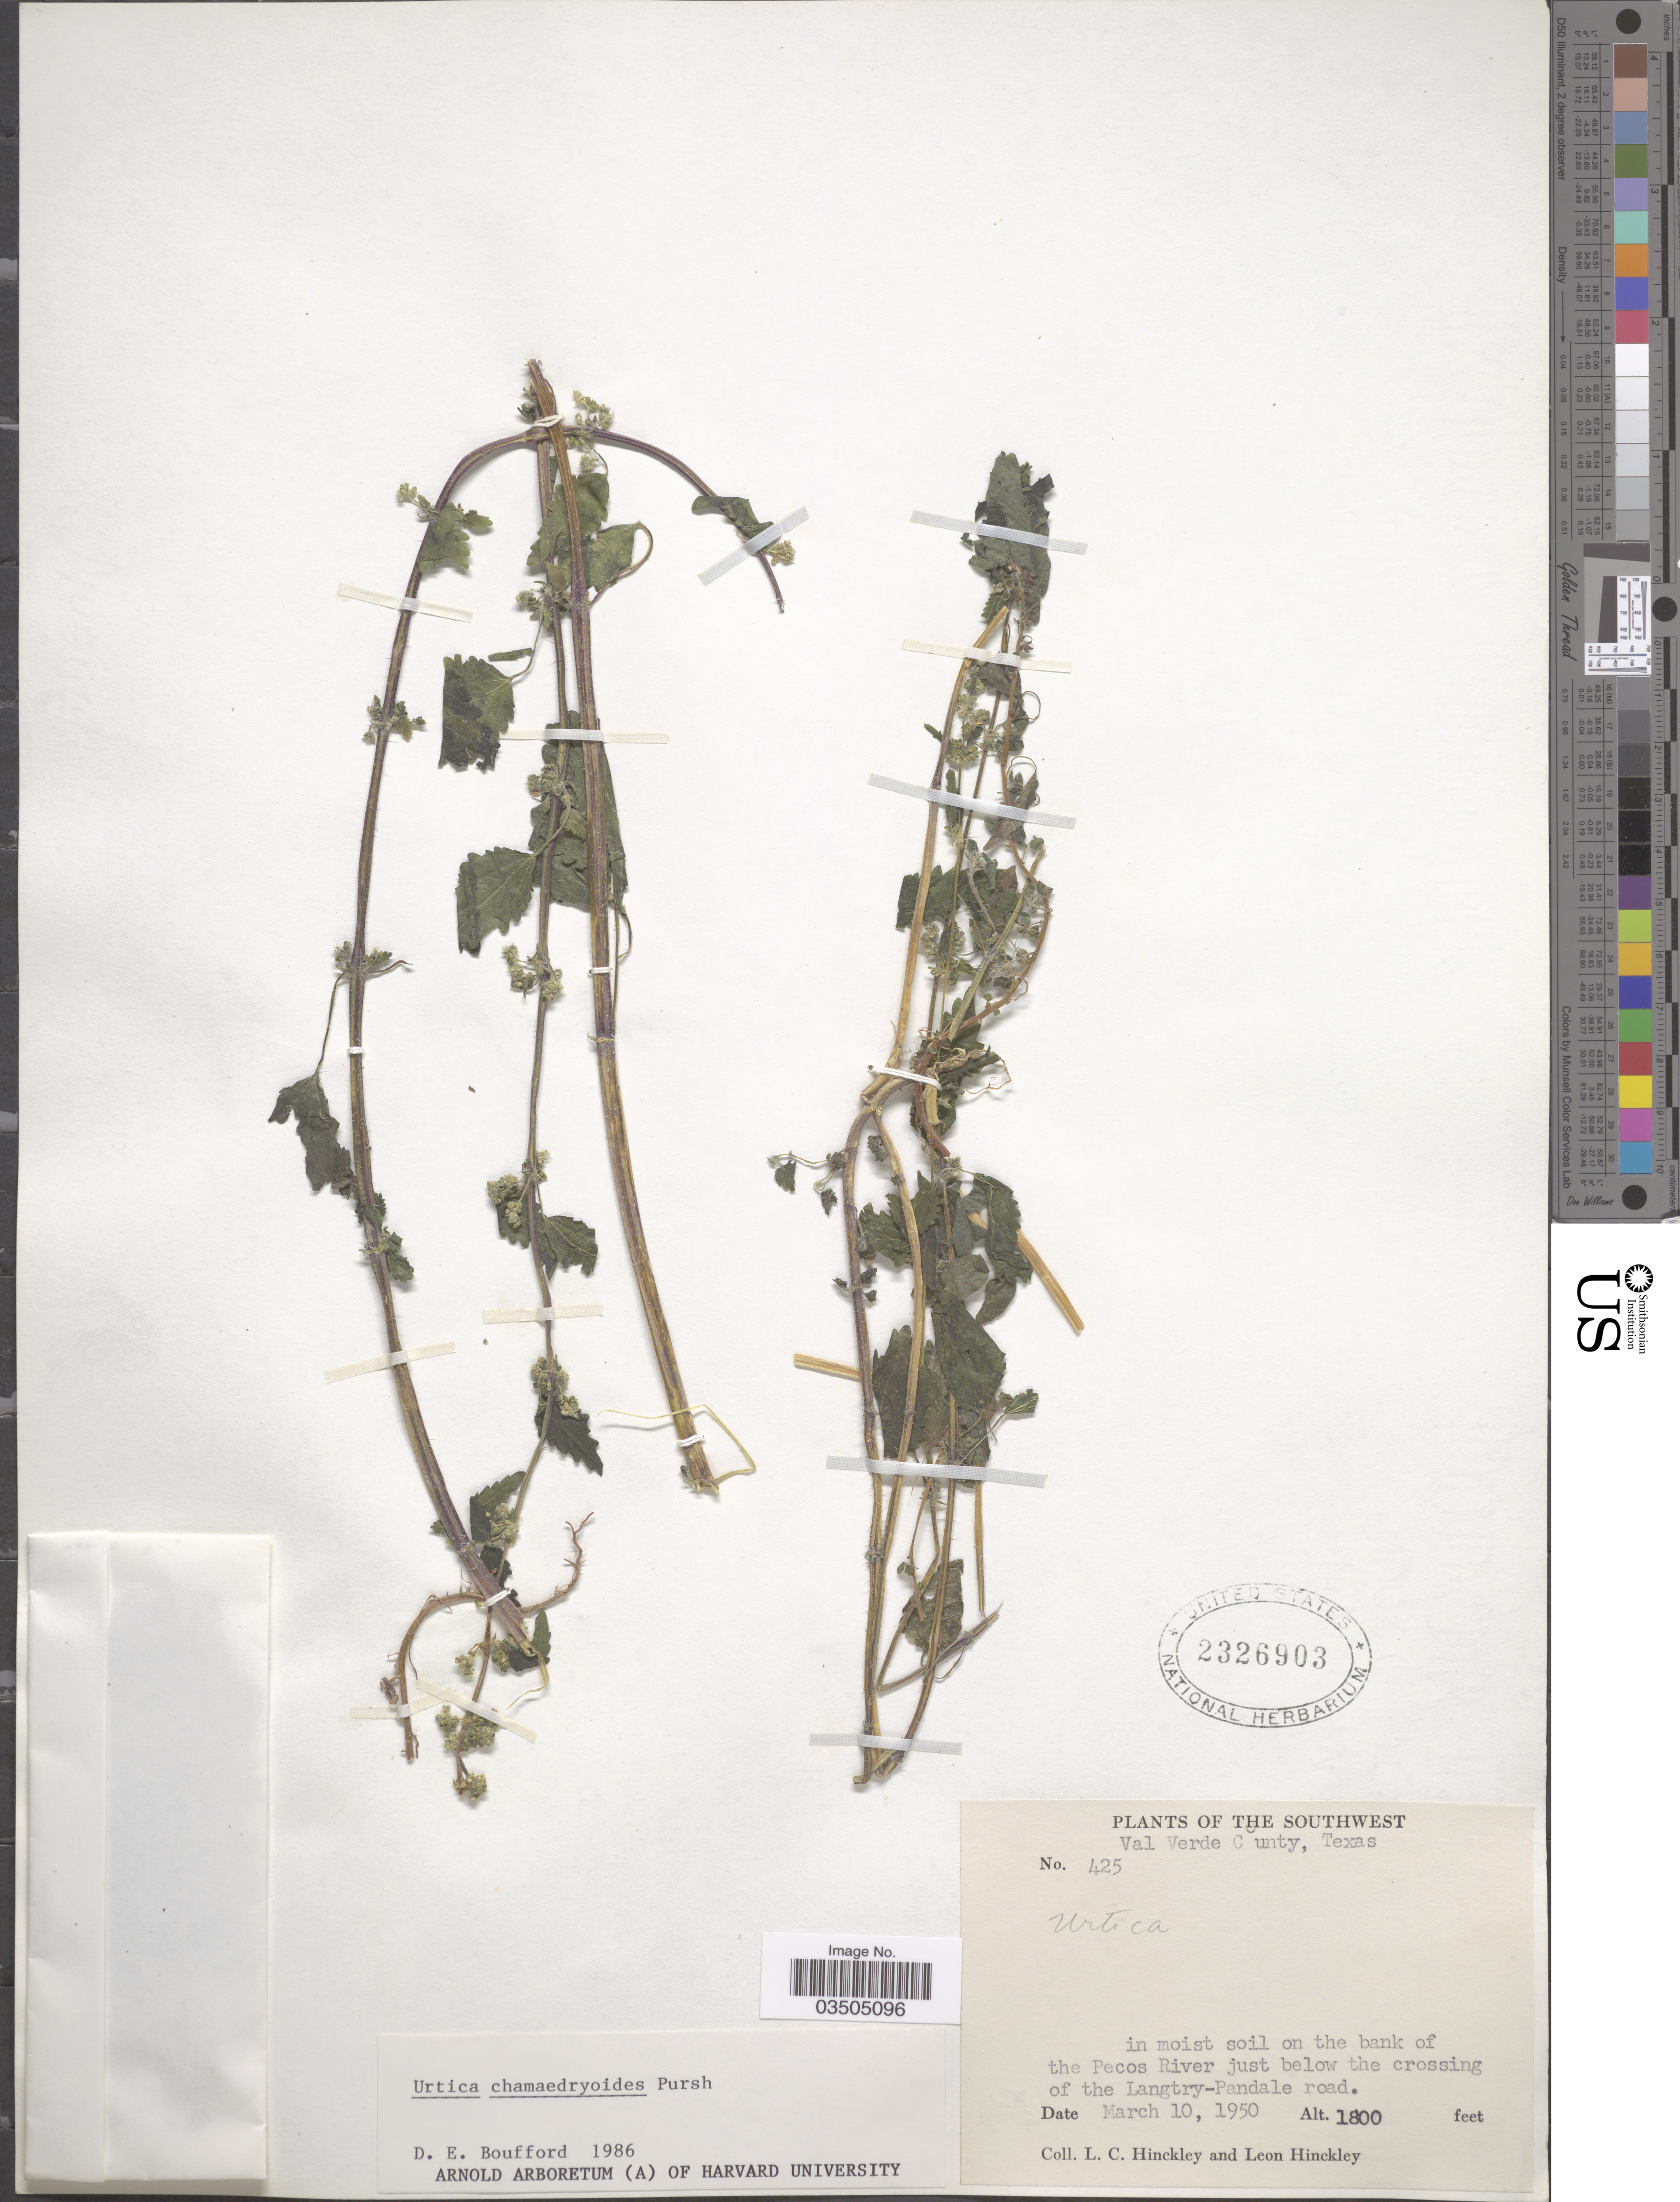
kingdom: Plantae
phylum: Tracheophyta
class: Magnoliopsida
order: Rosales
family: Urticaceae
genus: Urtica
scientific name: Urtica chamaedryoides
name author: Pursh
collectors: L. Hinckley & L. Hinckley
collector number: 425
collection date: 1950-03-10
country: United States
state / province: Texas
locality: The Southwest. Val Verde County. In moist soil on the bank of the Pecos River just below the crossing of the Langtry-Pandale road.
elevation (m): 549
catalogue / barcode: US 2326903